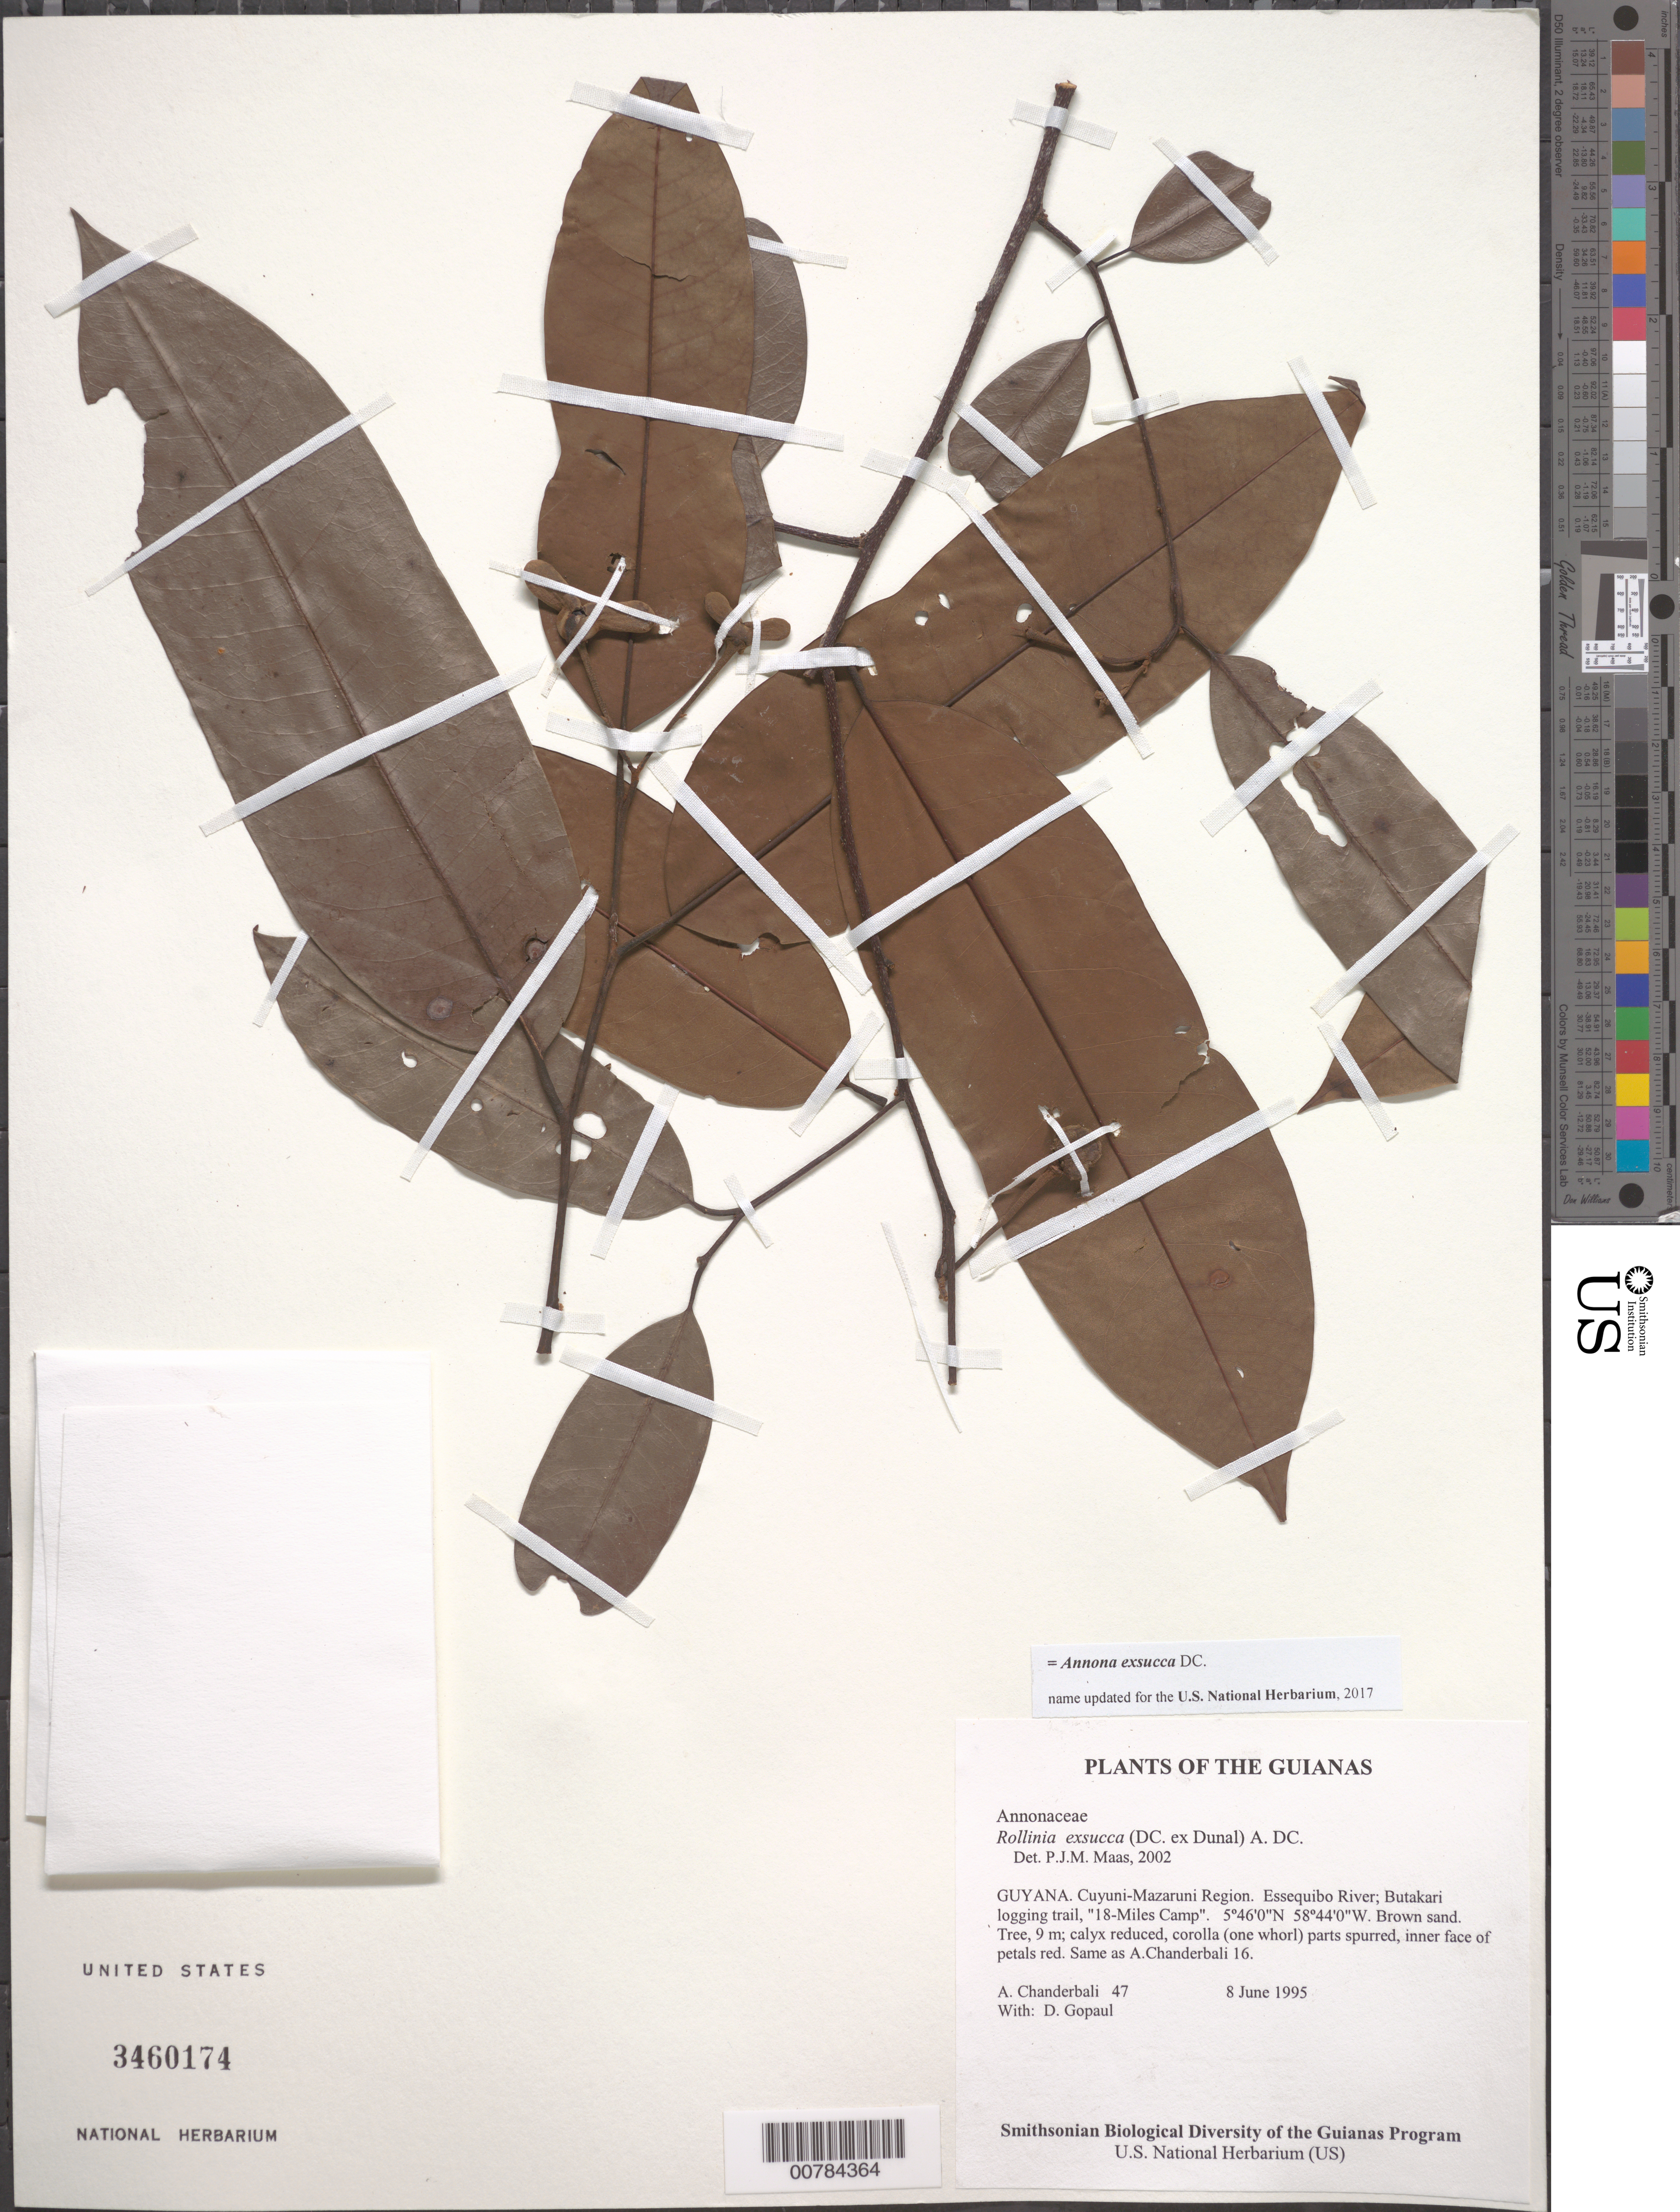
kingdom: Plantae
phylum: Tracheophyta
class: Magnoliopsida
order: Magnoliales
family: Annonaceae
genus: Annona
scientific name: Annona exsucca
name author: DC. ex Dunal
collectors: A. S. Chanderbali & D. Gopaul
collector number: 0047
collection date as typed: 8 June 1995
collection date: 1995-06-08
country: Guyana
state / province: Cuyuni-Mazaruni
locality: Essequibo River; Butakari logging trail, "18-Miles Camp"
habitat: Brown sand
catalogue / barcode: US 3460174